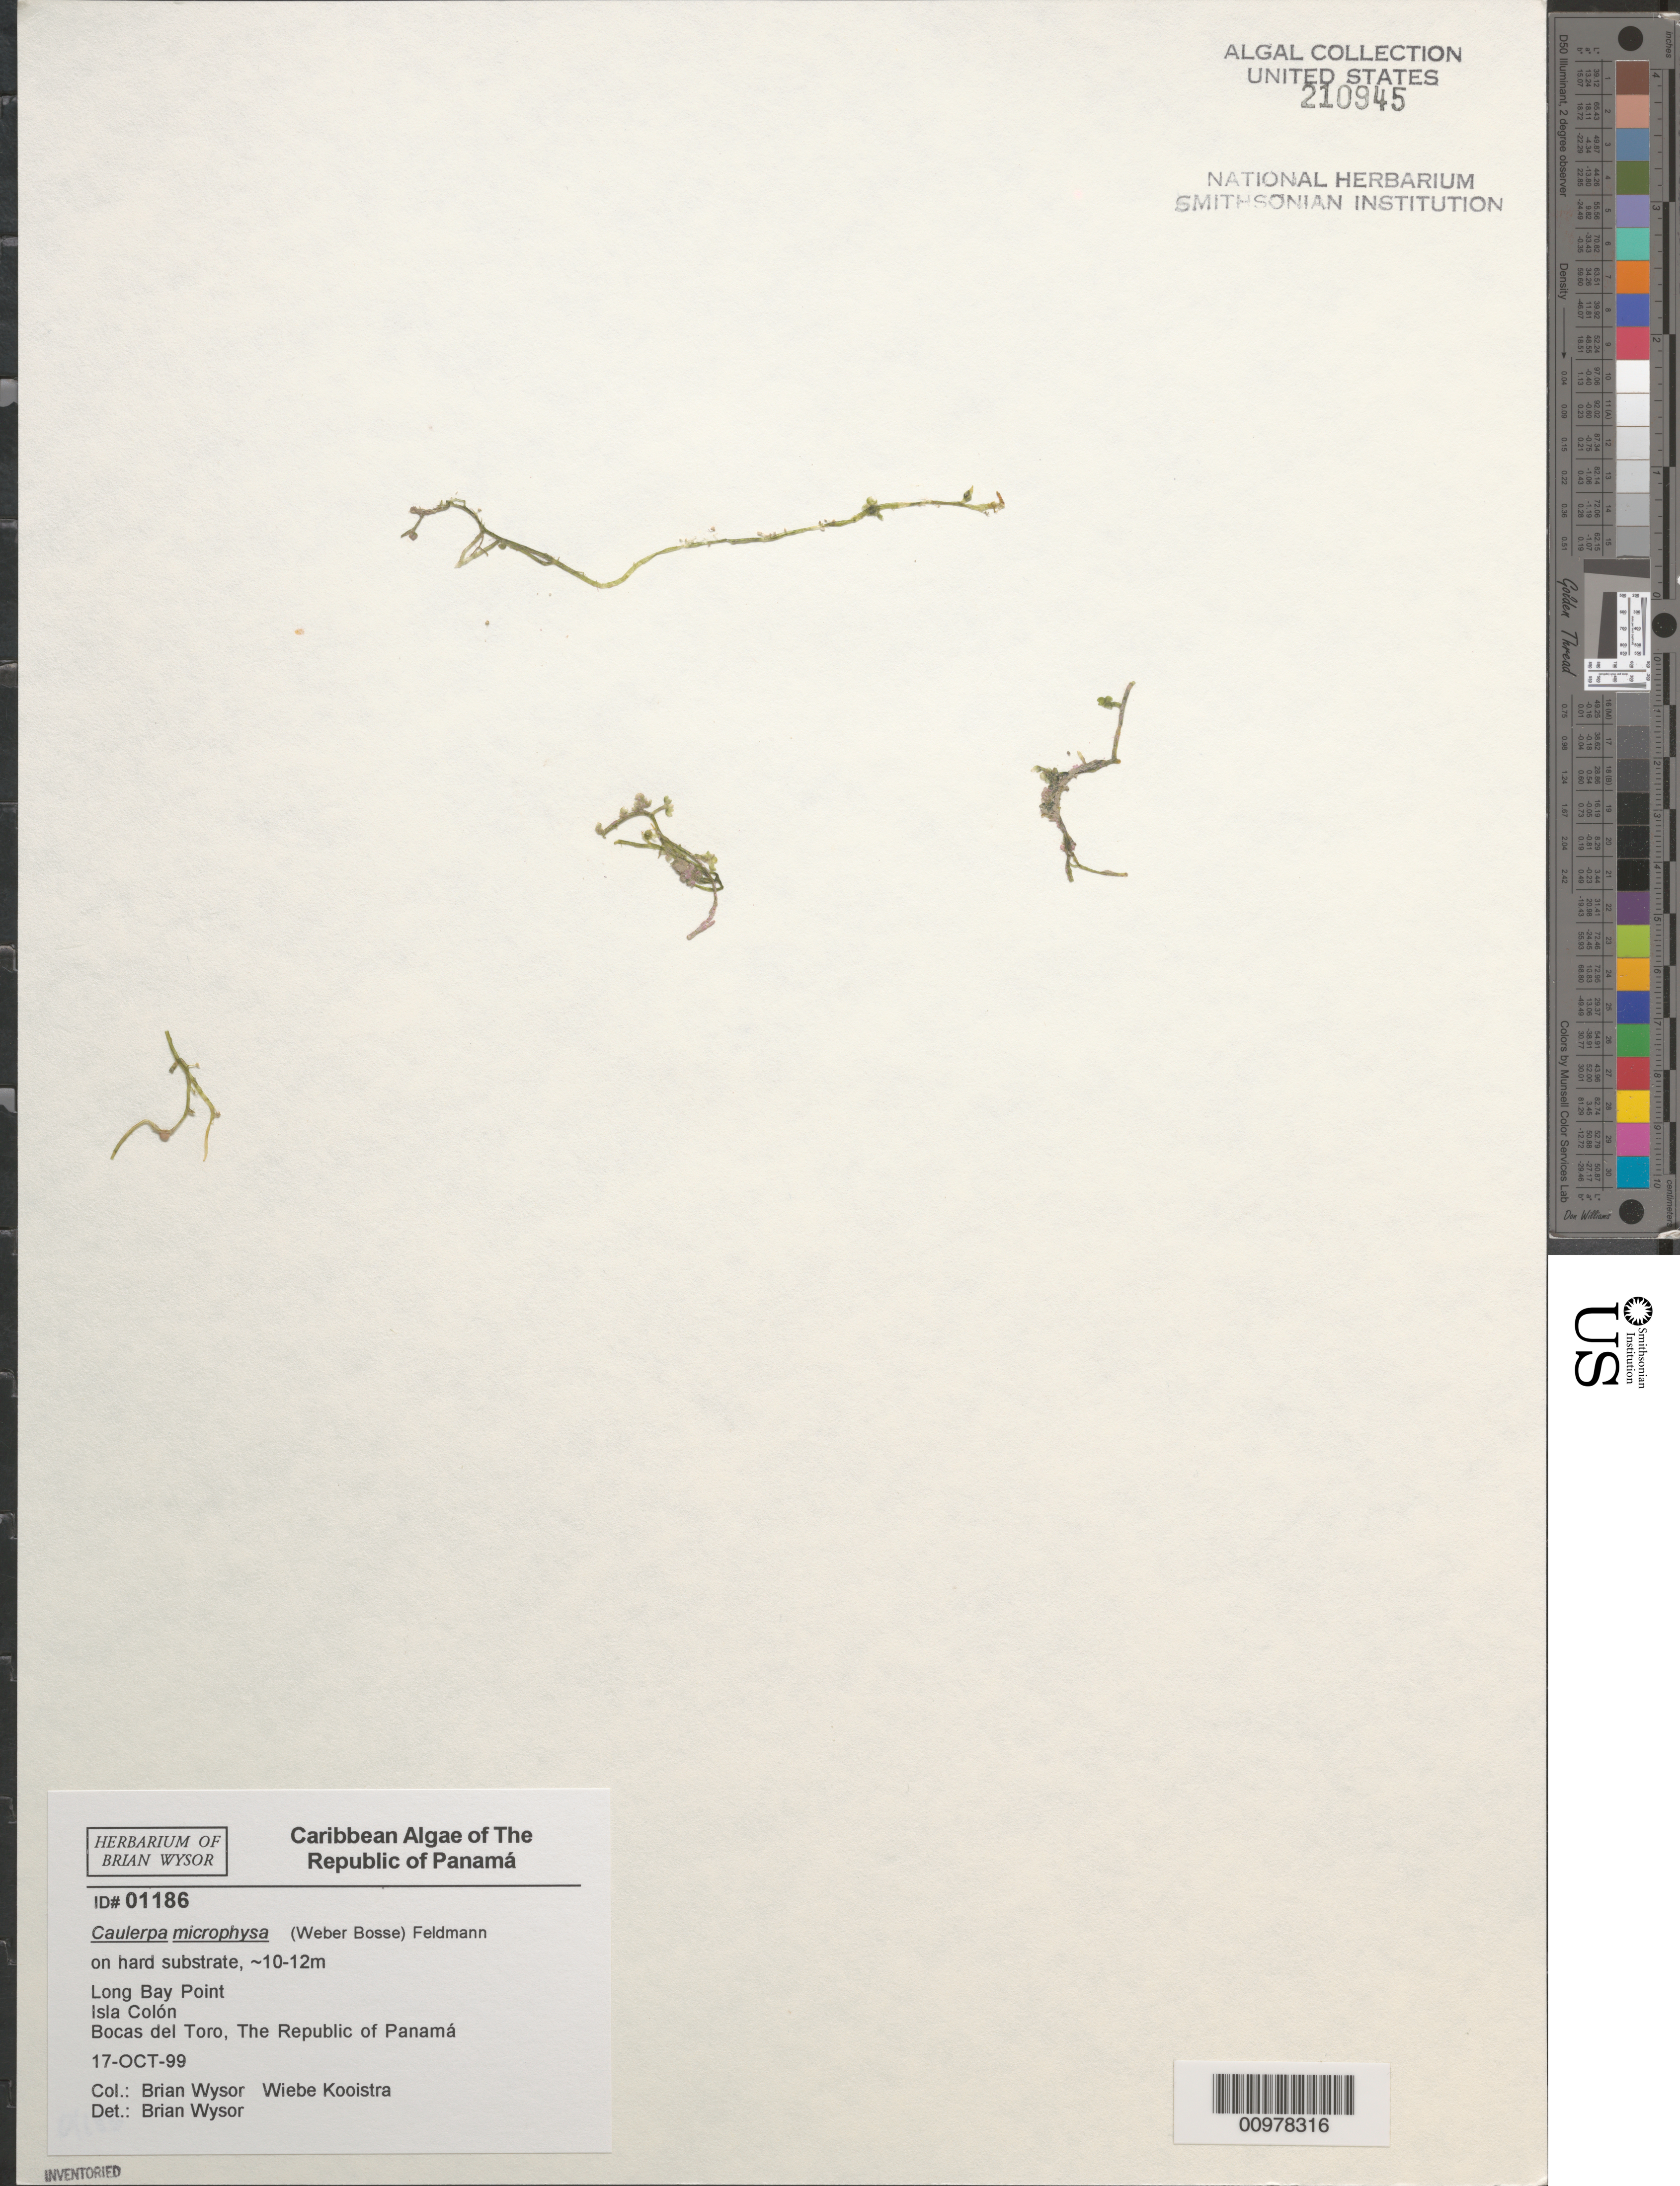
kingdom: Plantae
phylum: Chlorophyta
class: Ulvophyceae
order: Bryopsidales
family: Caulerpaceae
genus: Caulerpa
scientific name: Caulerpa microphysa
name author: (Weber Bosse) Feldmann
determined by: Wysor, B.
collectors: B. Wysor & W. Kooistra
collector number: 01186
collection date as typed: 17 Oct 1999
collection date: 1999-10-17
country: Panama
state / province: Bocas del Toro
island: Colón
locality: Long Bay Point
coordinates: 9 24' 00" N, 82 13' 39" W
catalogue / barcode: US 210945